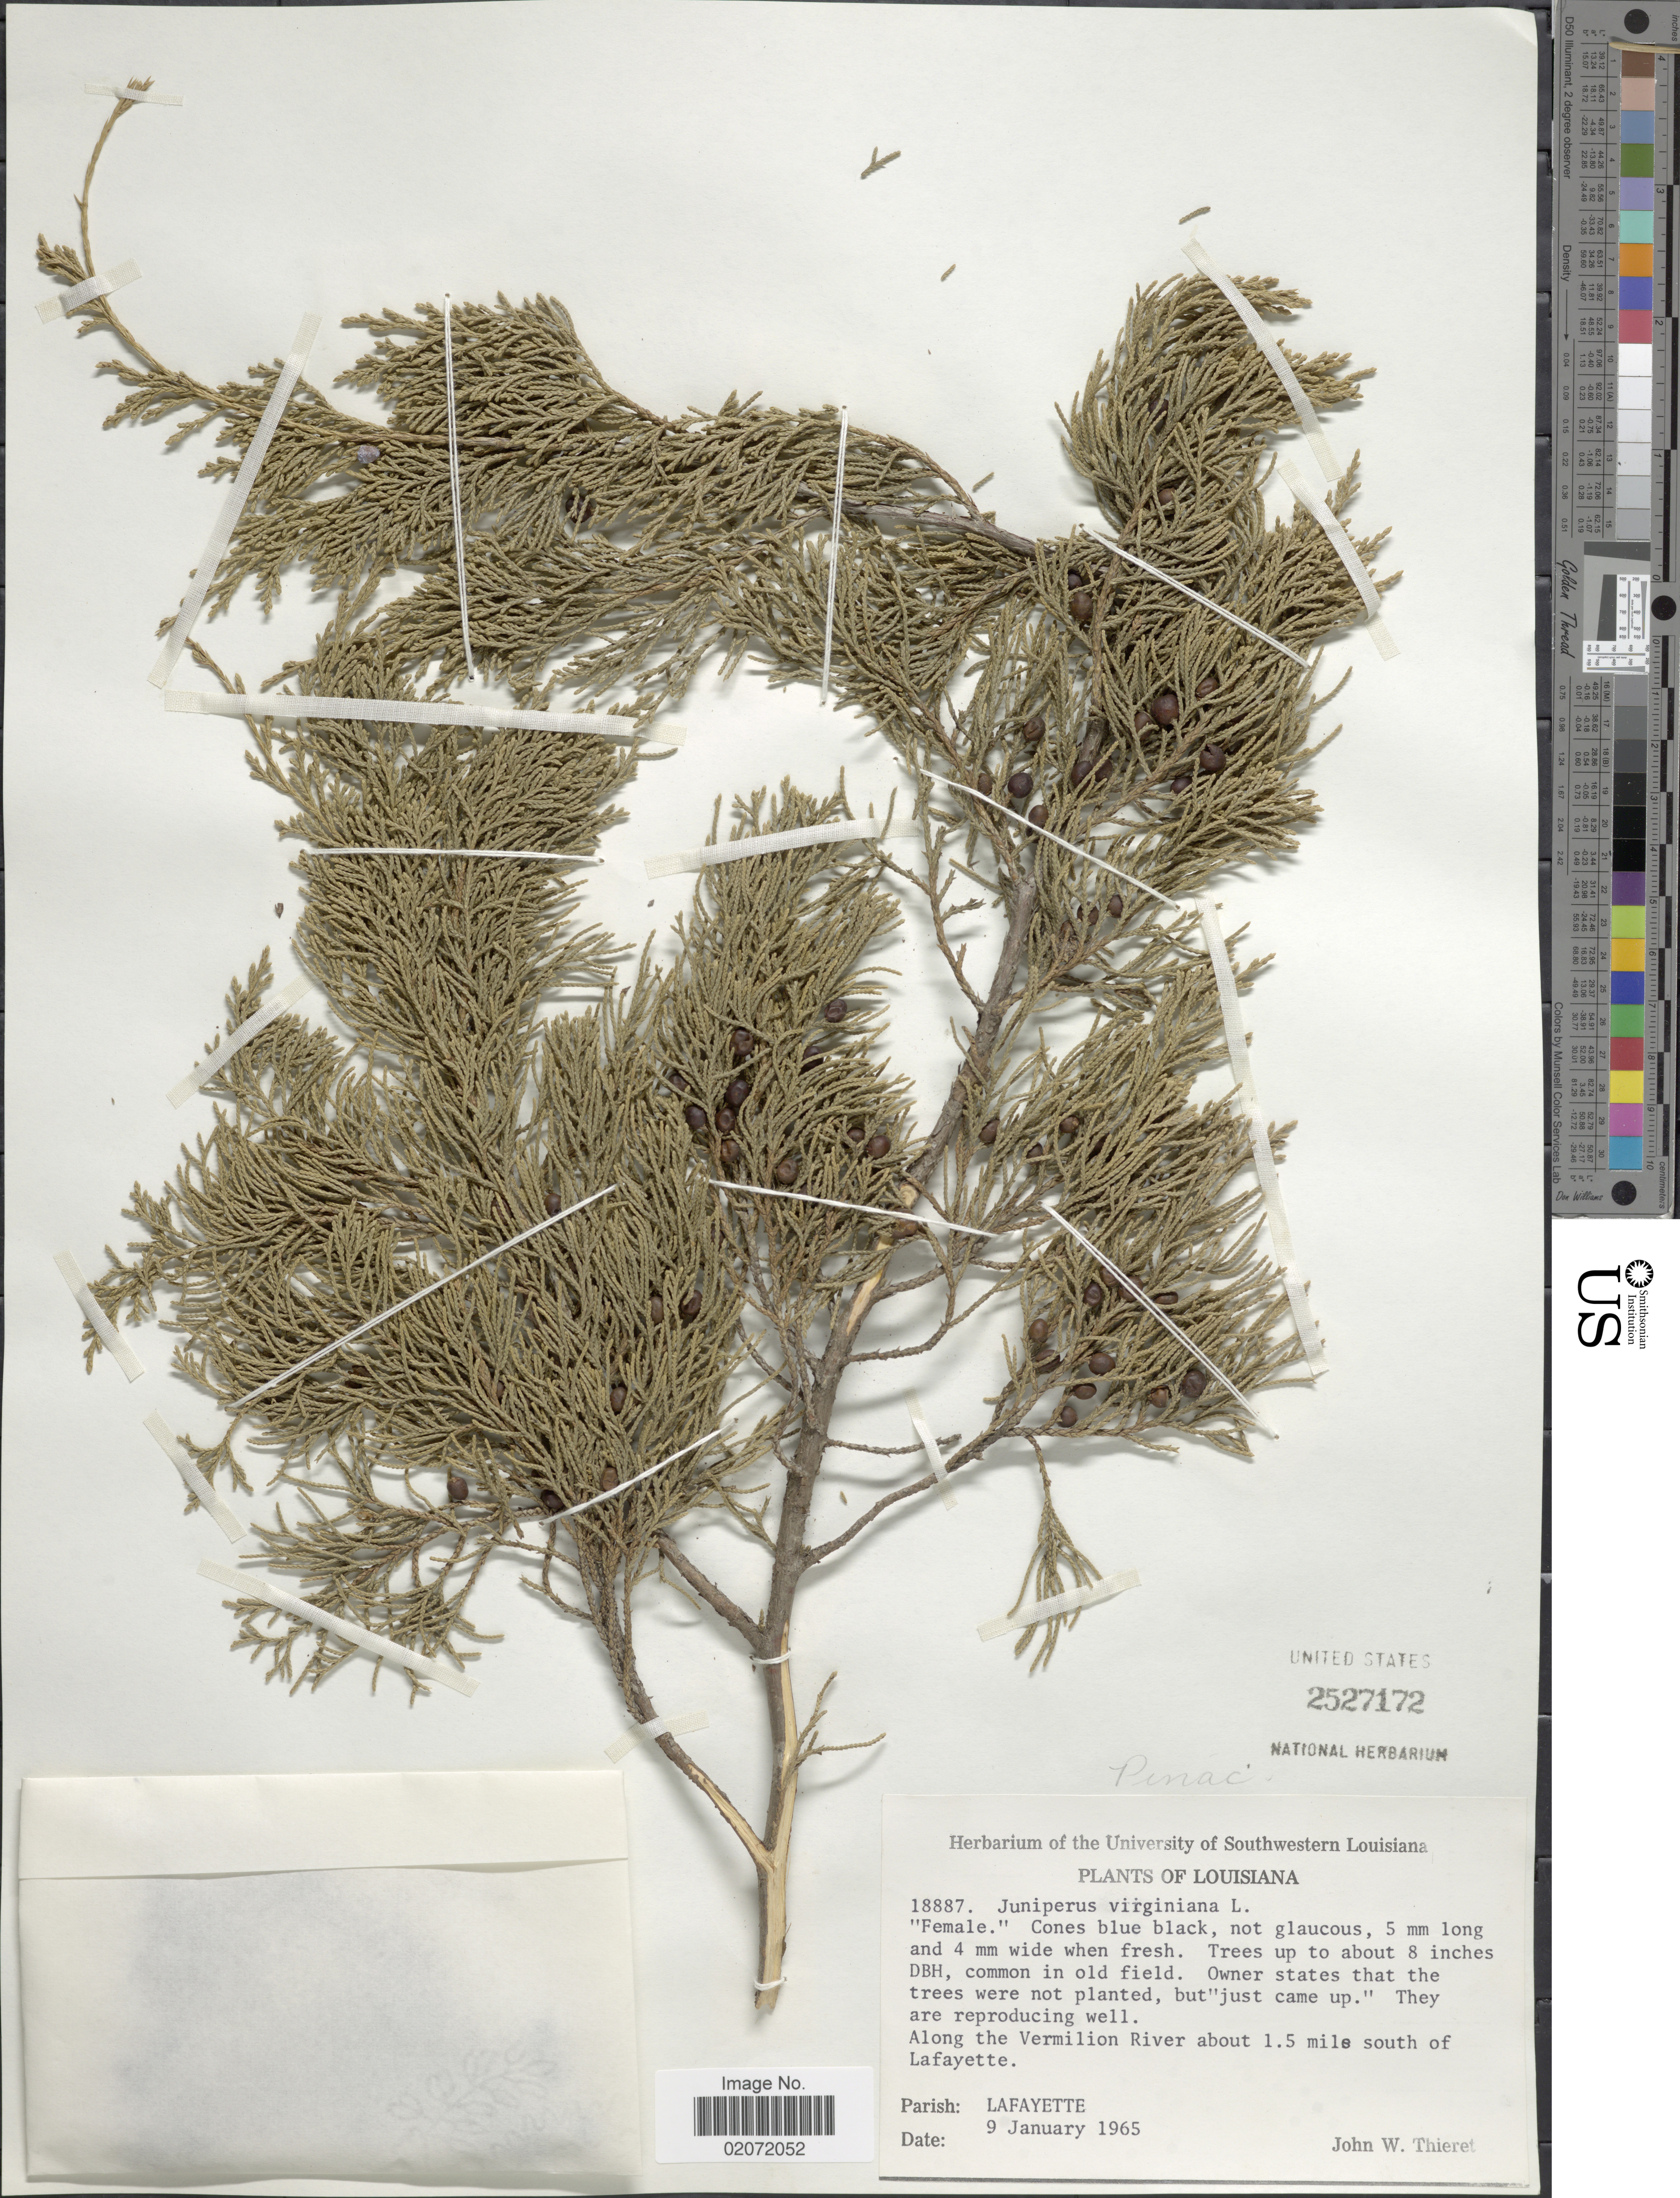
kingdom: Plantae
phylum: Tracheophyta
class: Pinopsida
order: Pinales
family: Cupressaceae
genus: Juniperus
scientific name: Juniperus virginiana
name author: L.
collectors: J. W. Thieret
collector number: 18887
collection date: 1965-01-09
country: United States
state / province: Louisiana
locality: Along the Vermilion River about 1.5 mile south of Lafayette, Parish Layafette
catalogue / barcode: US 2527172